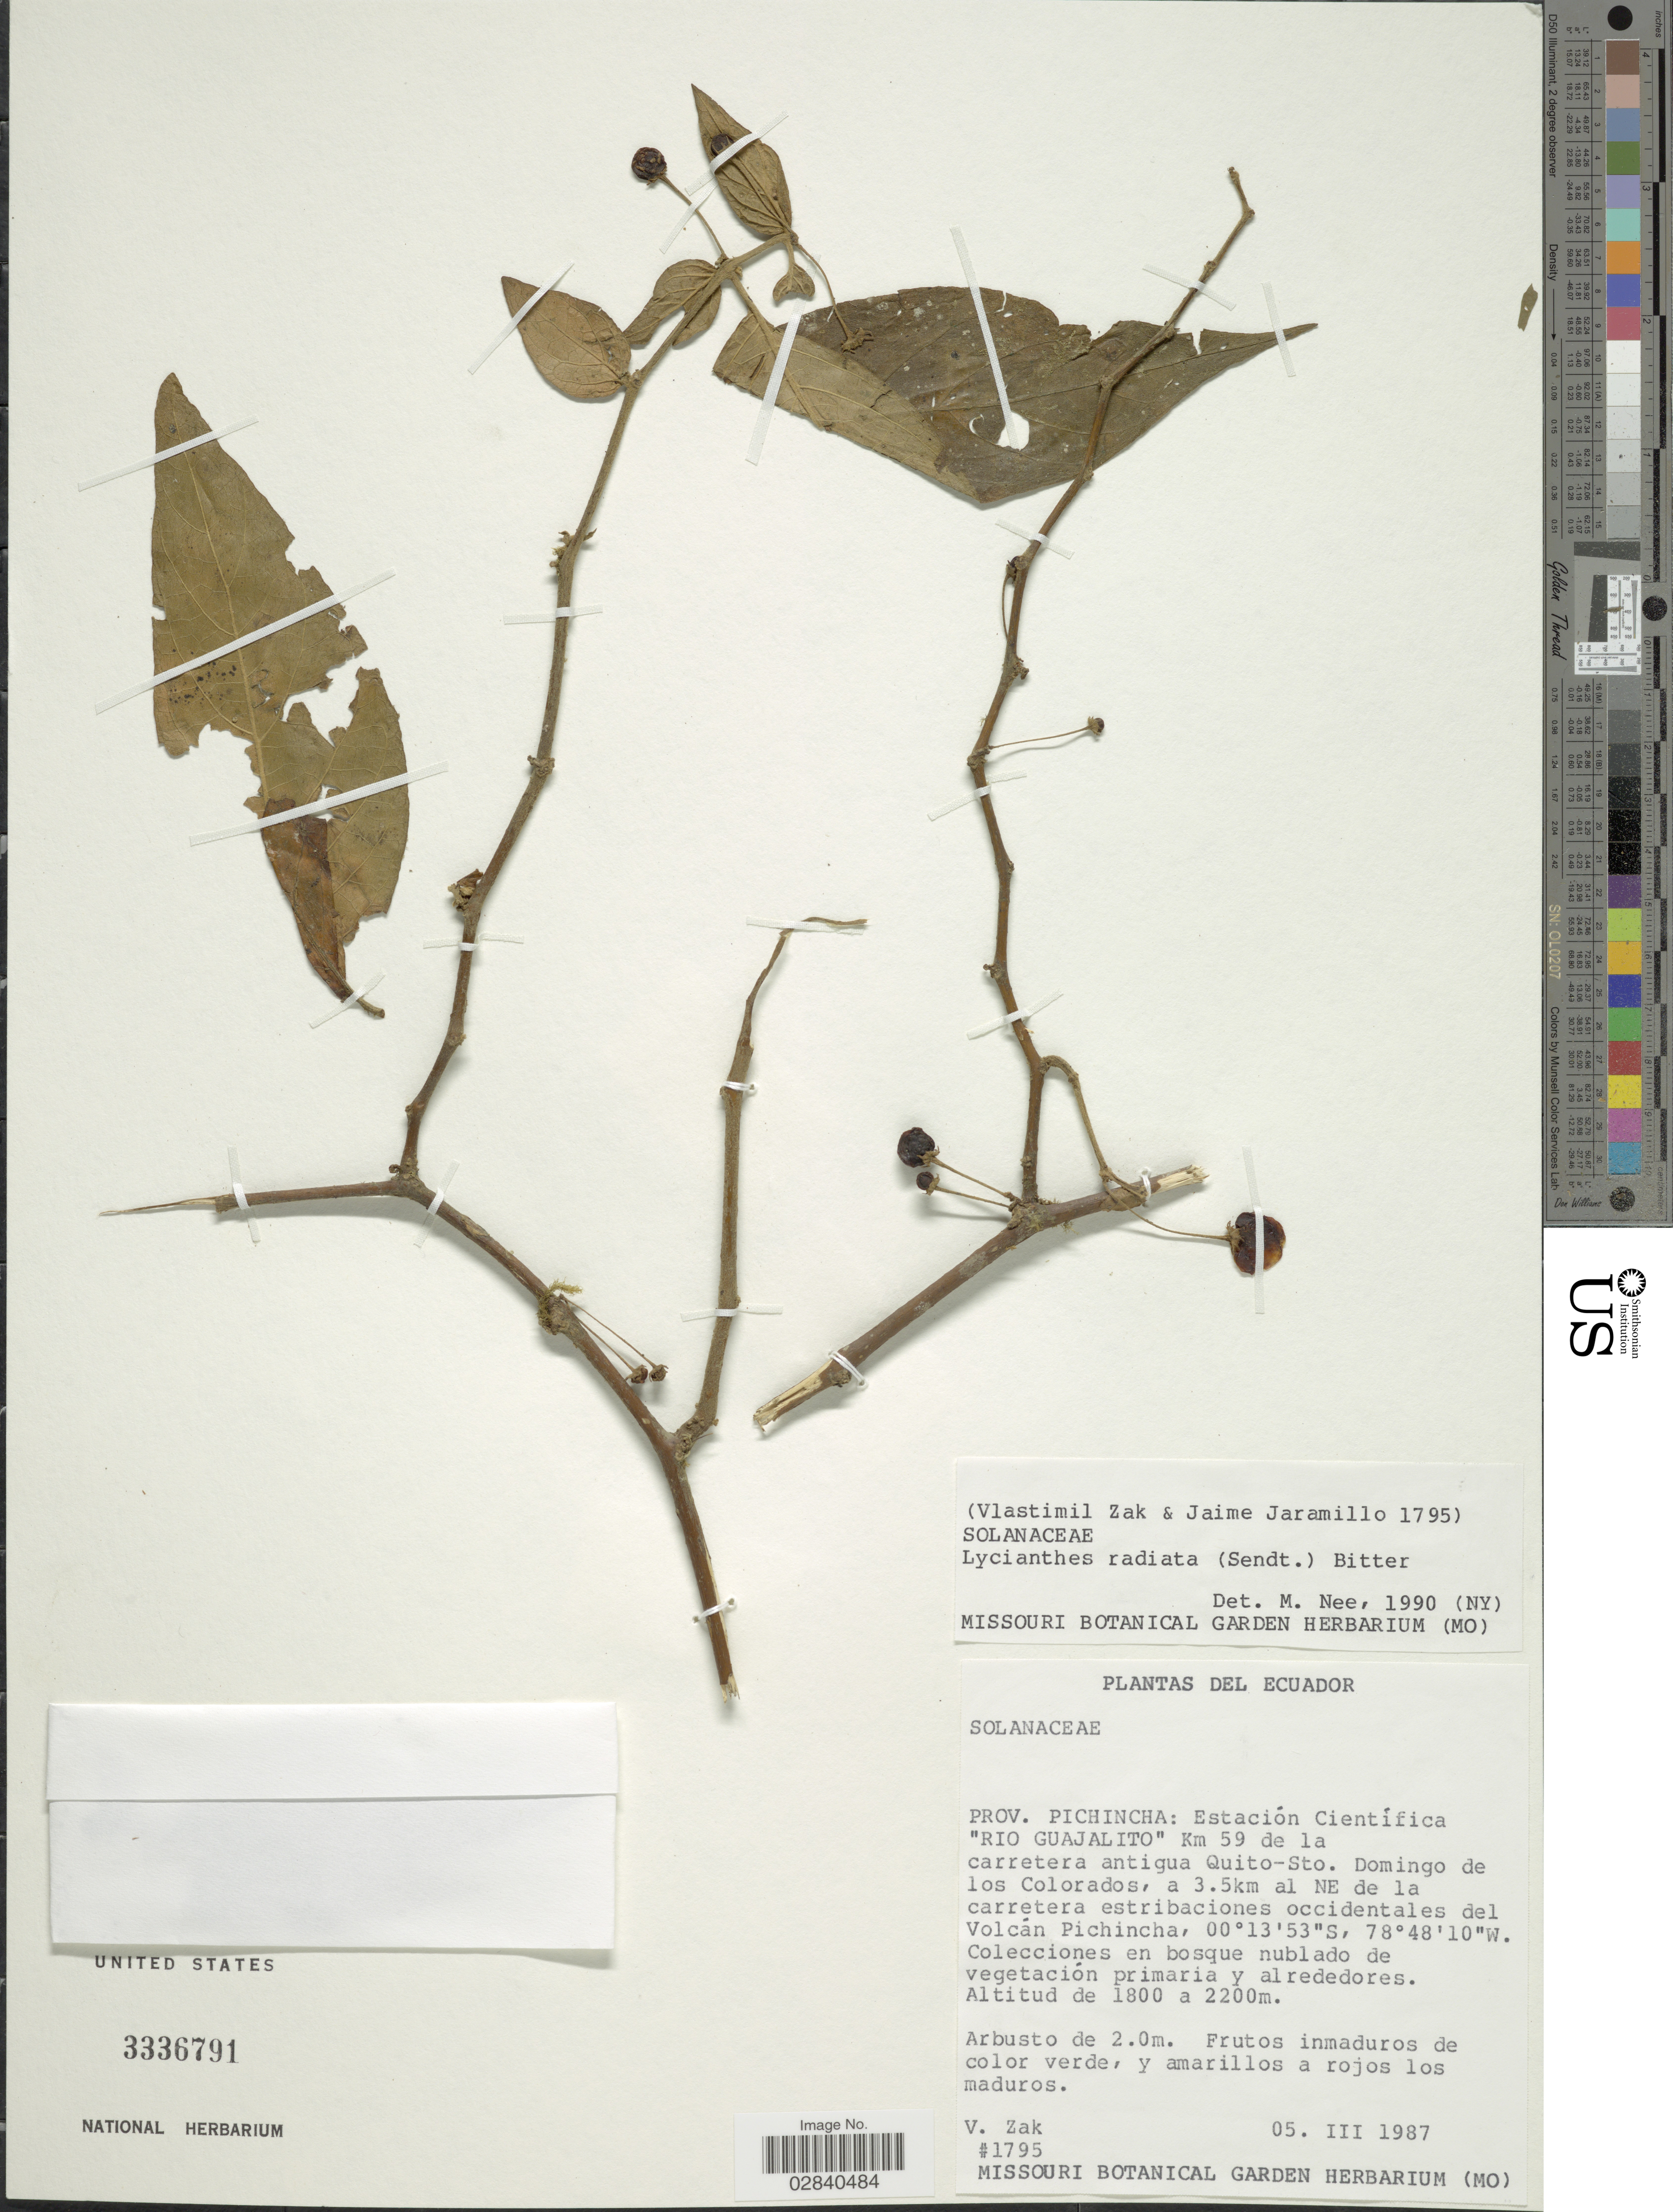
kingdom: Plantae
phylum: Tracheophyta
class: Magnoliopsida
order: Solanales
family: Solanaceae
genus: Lycianthes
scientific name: Lycianthes radiata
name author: (Sendtn.) Bitter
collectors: V. Zak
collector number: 1795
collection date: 1987-03-05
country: Ecuador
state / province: Pichincha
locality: Prov. Pichincha: Estación Científica, "Rio Guajalito" Km 59 de la carretera antigua Quito-Sto. Domingo de los Colorados, a 3.5 km al NE de la carretera estribaciones occidentales del Volcán Pichincha.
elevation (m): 1800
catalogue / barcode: US 3336791